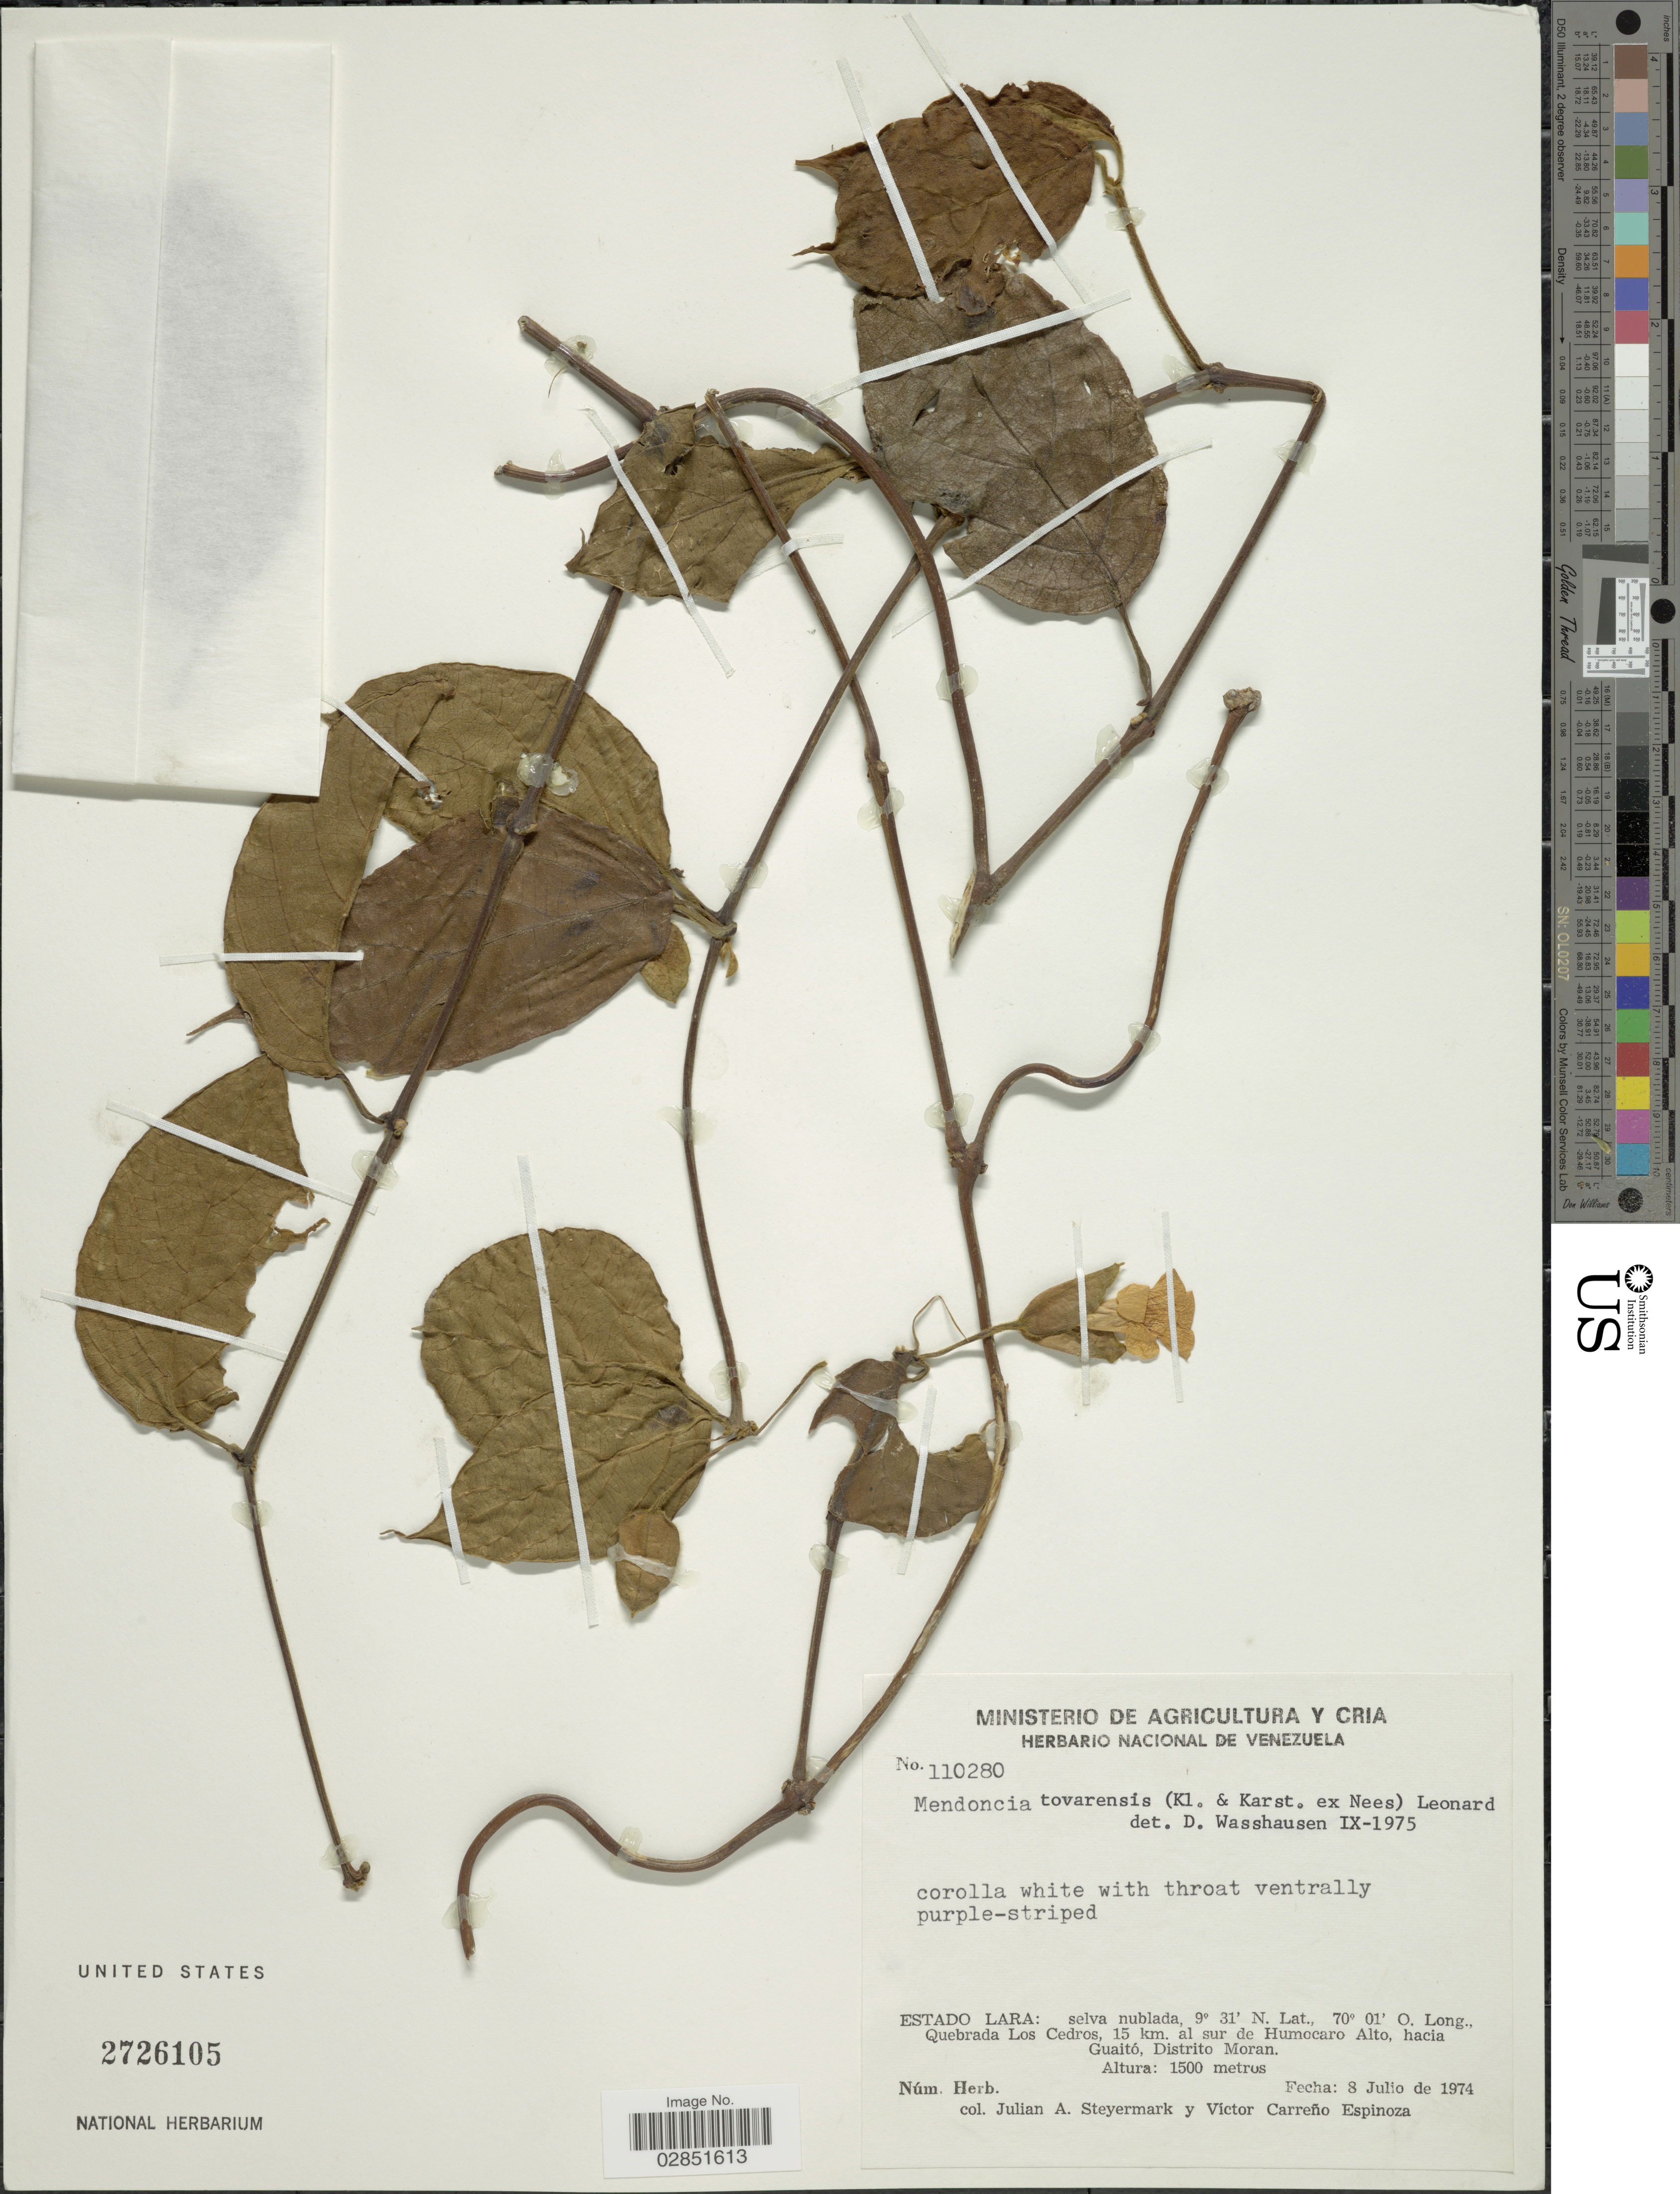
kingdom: Plantae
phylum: Tracheophyta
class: Magnoliopsida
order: Lamiales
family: Acanthaceae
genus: Mendoncia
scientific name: Mendoncia tovarensis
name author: (Klotzsch & H. Karst. ex Nees) Leonard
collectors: J. Steyermark & V. Carreño E.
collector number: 110280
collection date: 1974-07-08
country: Venezuela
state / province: Lara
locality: Selva nublada, Quebrada Los Cedros, 15 km. al sur de Humocaro Alto, hacia Guaitó, Distrito Moran.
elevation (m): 1500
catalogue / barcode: US 2726105